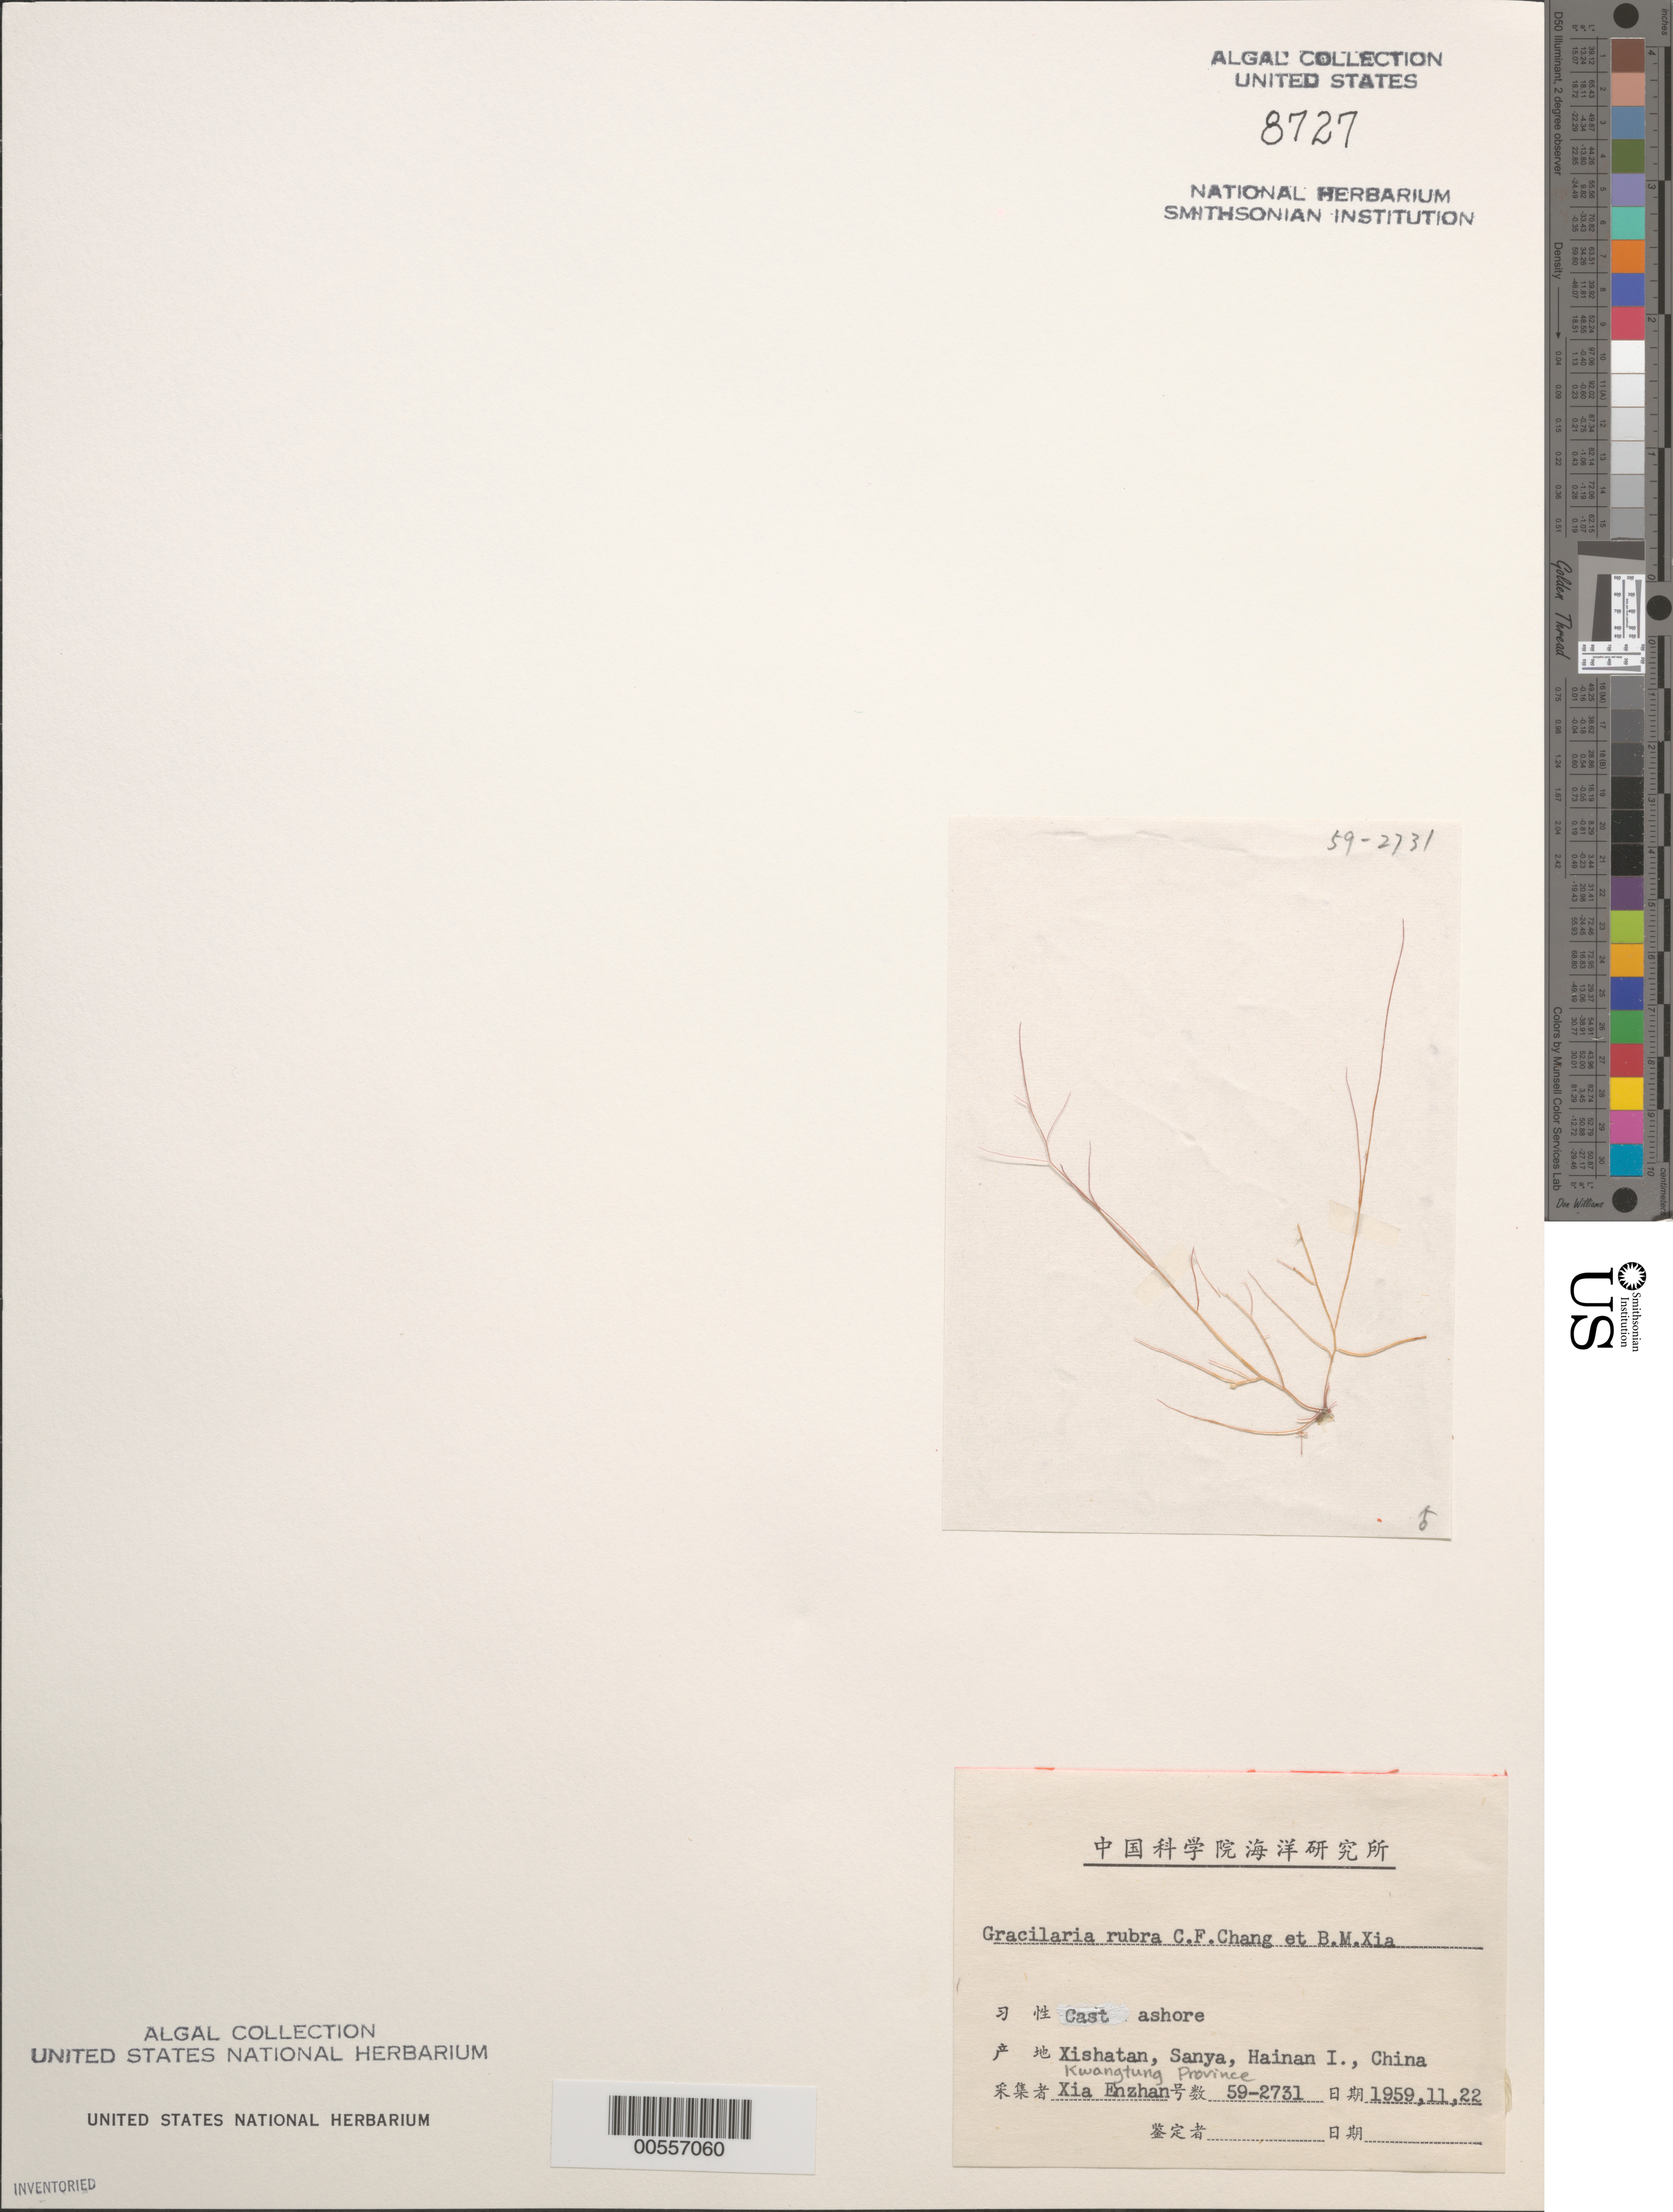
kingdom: Plantae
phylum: Rhodophyta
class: Florideophyceae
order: Gracilariales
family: Gracilariaceae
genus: Gracilaria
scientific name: Gracilaria dura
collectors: E. Xia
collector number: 59-2731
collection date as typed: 22 Nov 1959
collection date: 1959-11-22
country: China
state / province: Hainan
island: Hainan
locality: Xishatan, Sanya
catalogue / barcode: US 8727